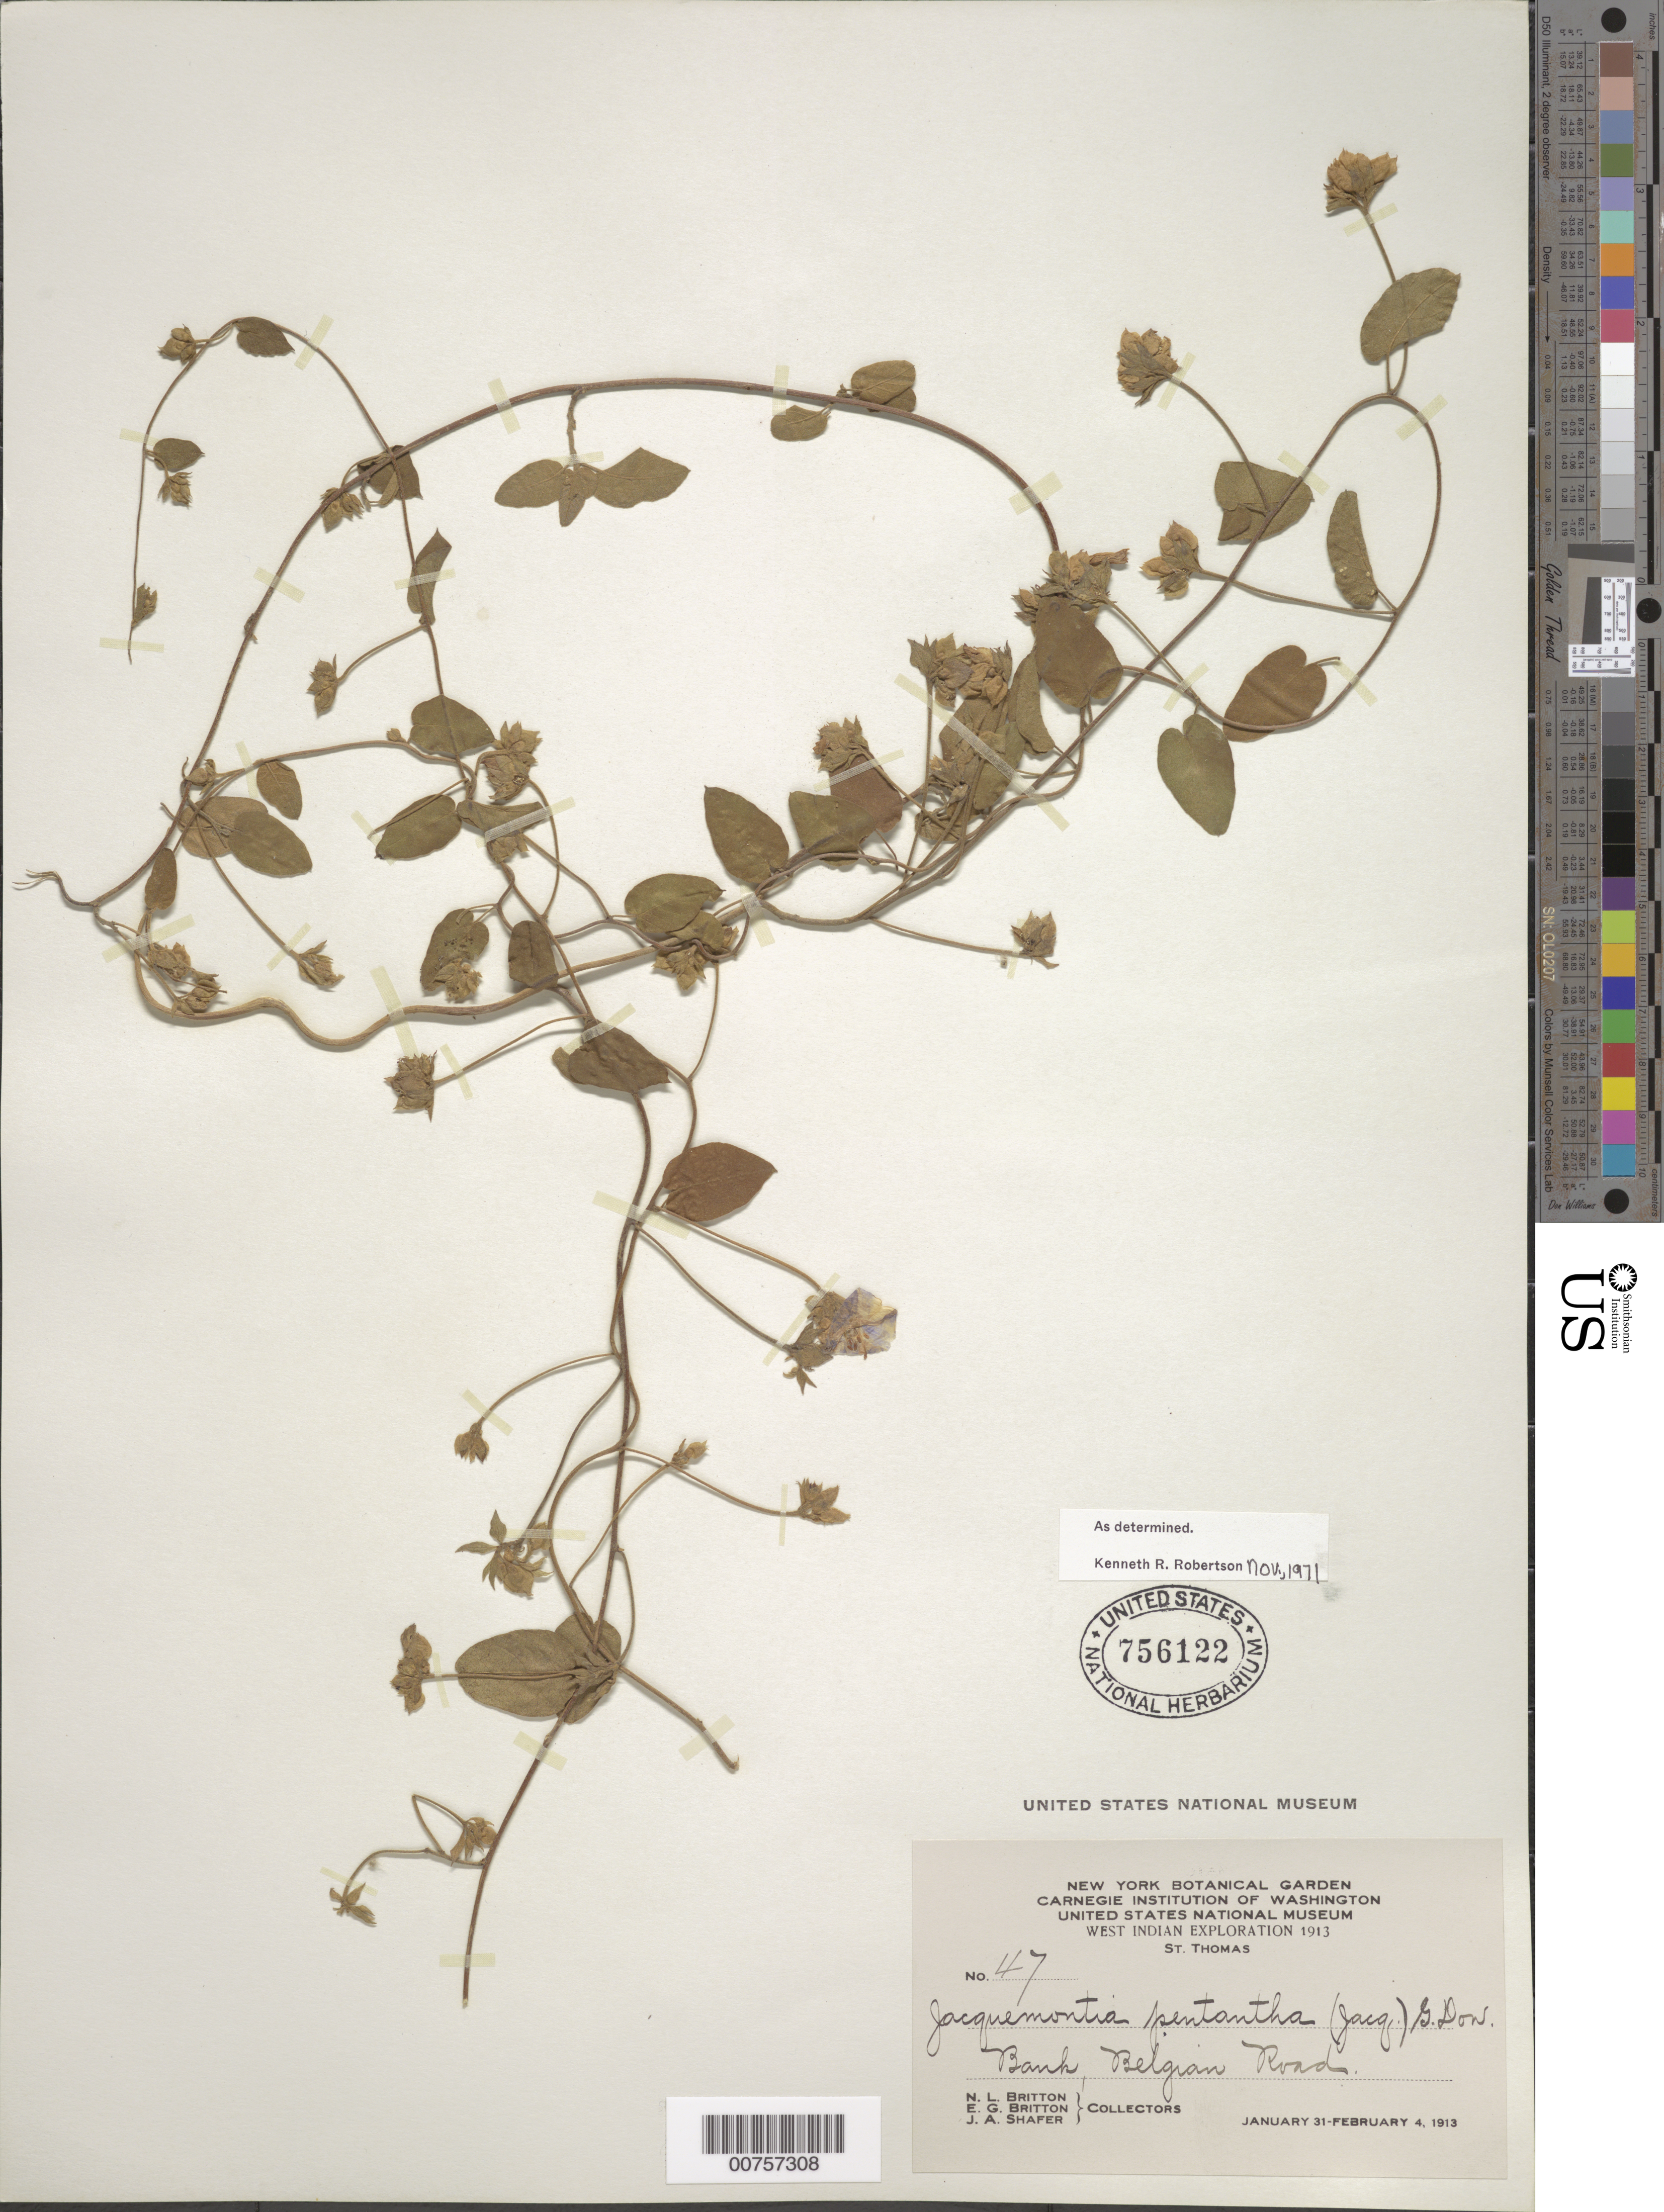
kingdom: Plantae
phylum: Tracheophyta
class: Magnoliopsida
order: Solanales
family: Convolvulaceae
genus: Jacquemontia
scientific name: Jacquemontia pentanthos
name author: (Jacq.) G. Don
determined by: Robertson, K. R.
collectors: N. Britton, E. G. Britton & J. A. Shafer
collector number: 47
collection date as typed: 31 Jan 1913 to 04 Feb 1913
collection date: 1913-01-31/1913-02-04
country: U.S. Virgin Islands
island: St. Thomas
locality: Belgian Road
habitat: Bank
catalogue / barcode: US 756122